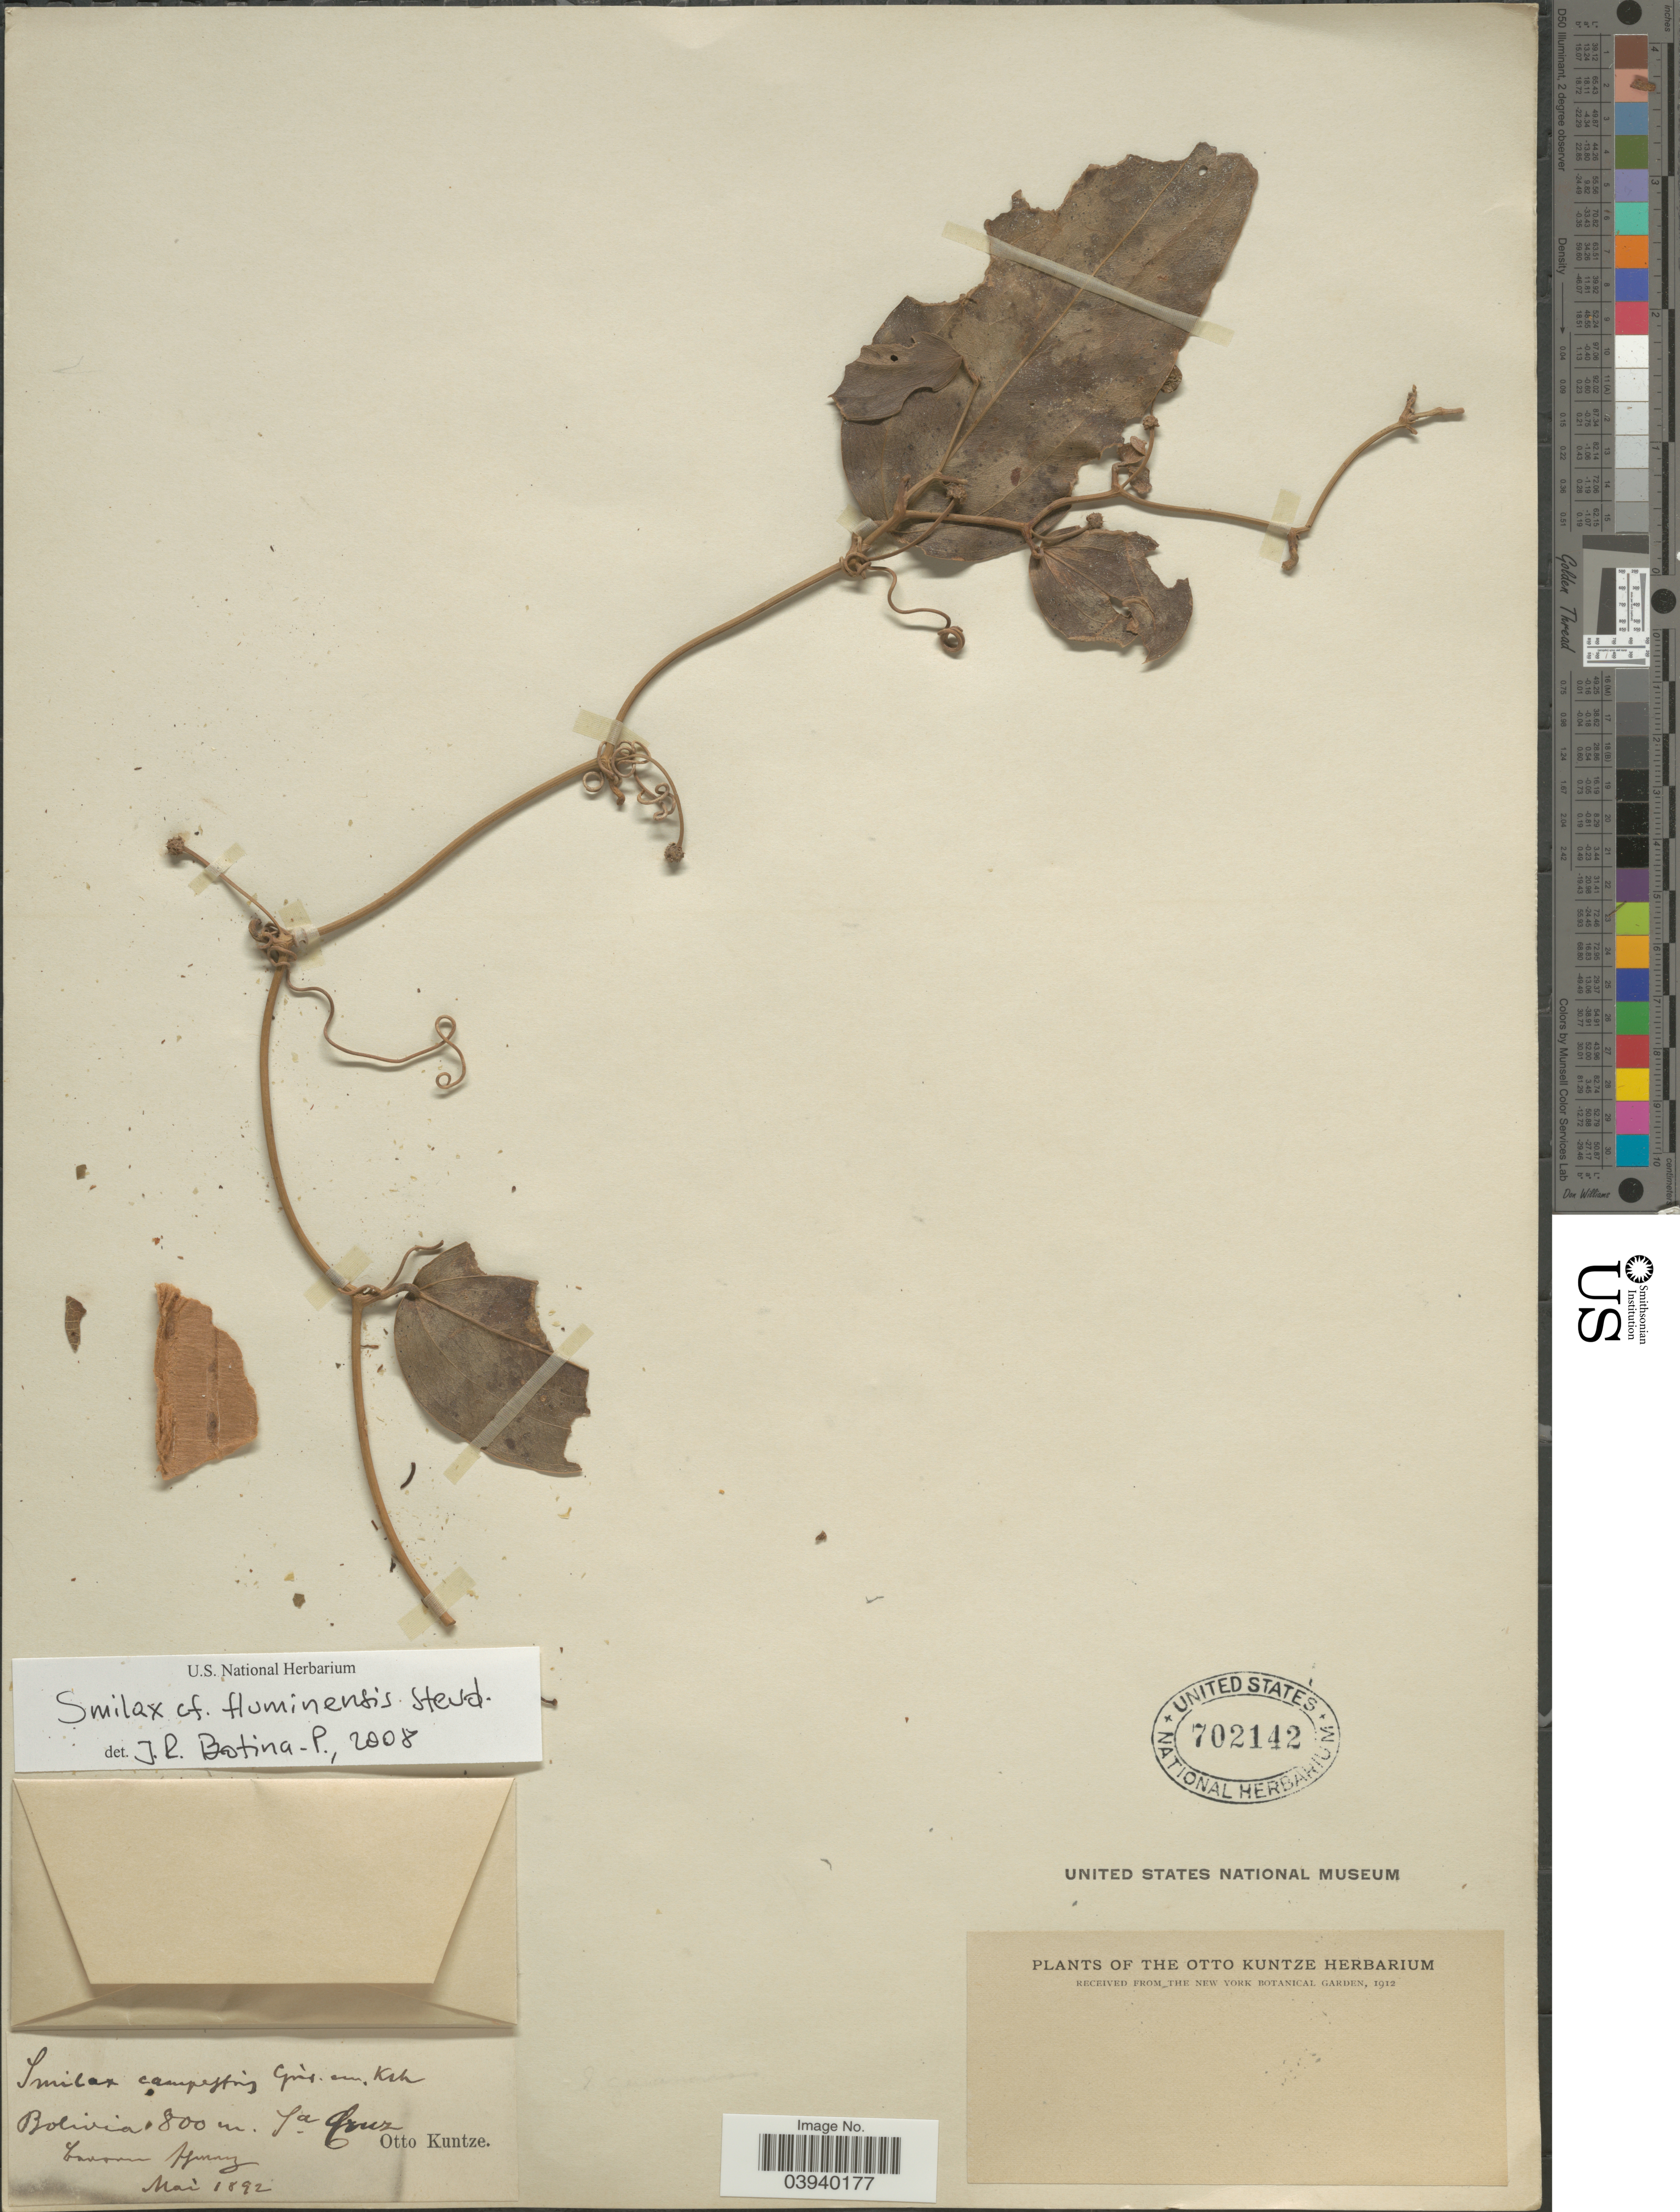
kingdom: Plantae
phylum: Tracheophyta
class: Liliopsida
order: Liliales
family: Smilacaceae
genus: Smilax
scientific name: Smilax fluminensis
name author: Steud.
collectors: C.E.O. Kuntze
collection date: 1892-05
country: Bolivia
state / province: Santa Cruz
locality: Canon Ifunny. [interpreted]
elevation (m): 800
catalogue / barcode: US 702142